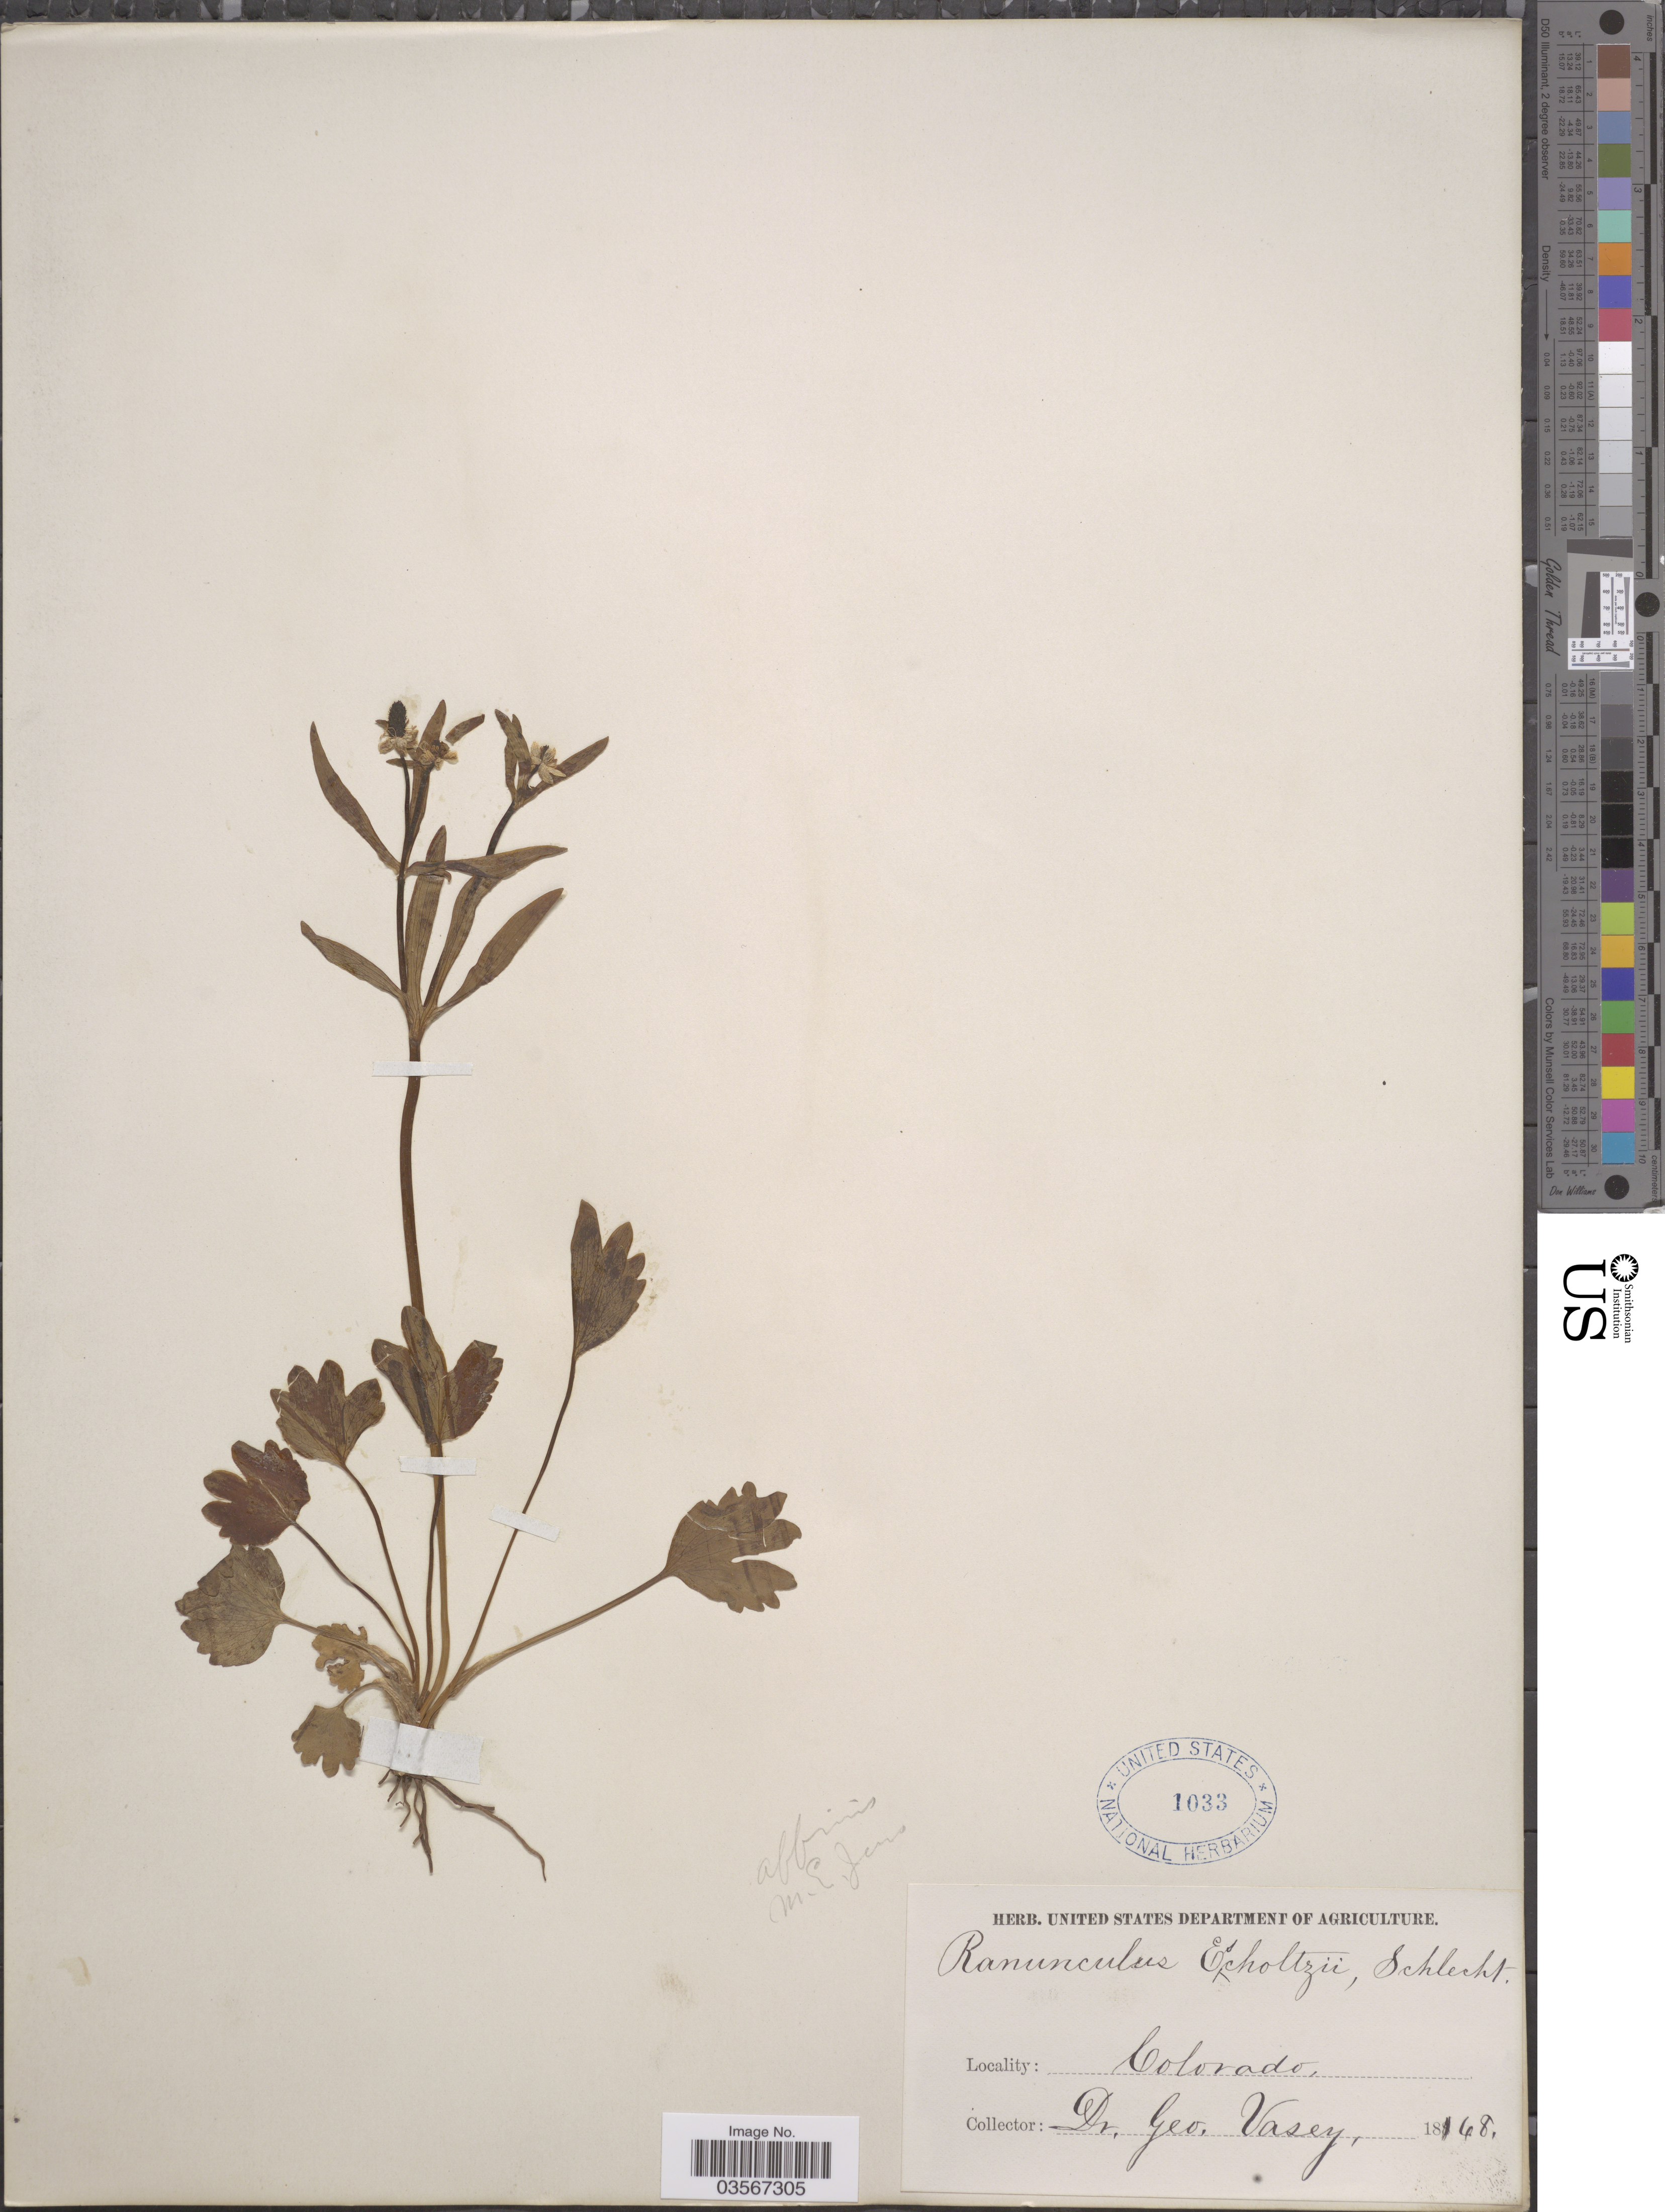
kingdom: Plantae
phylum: Tracheophyta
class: Magnoliopsida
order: Ranunculales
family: Ranunculaceae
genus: Ranunculus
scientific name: Ranunculus inamoenus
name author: Greene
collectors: G. Vasey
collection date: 1868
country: United States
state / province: Colorado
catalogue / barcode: US 1033